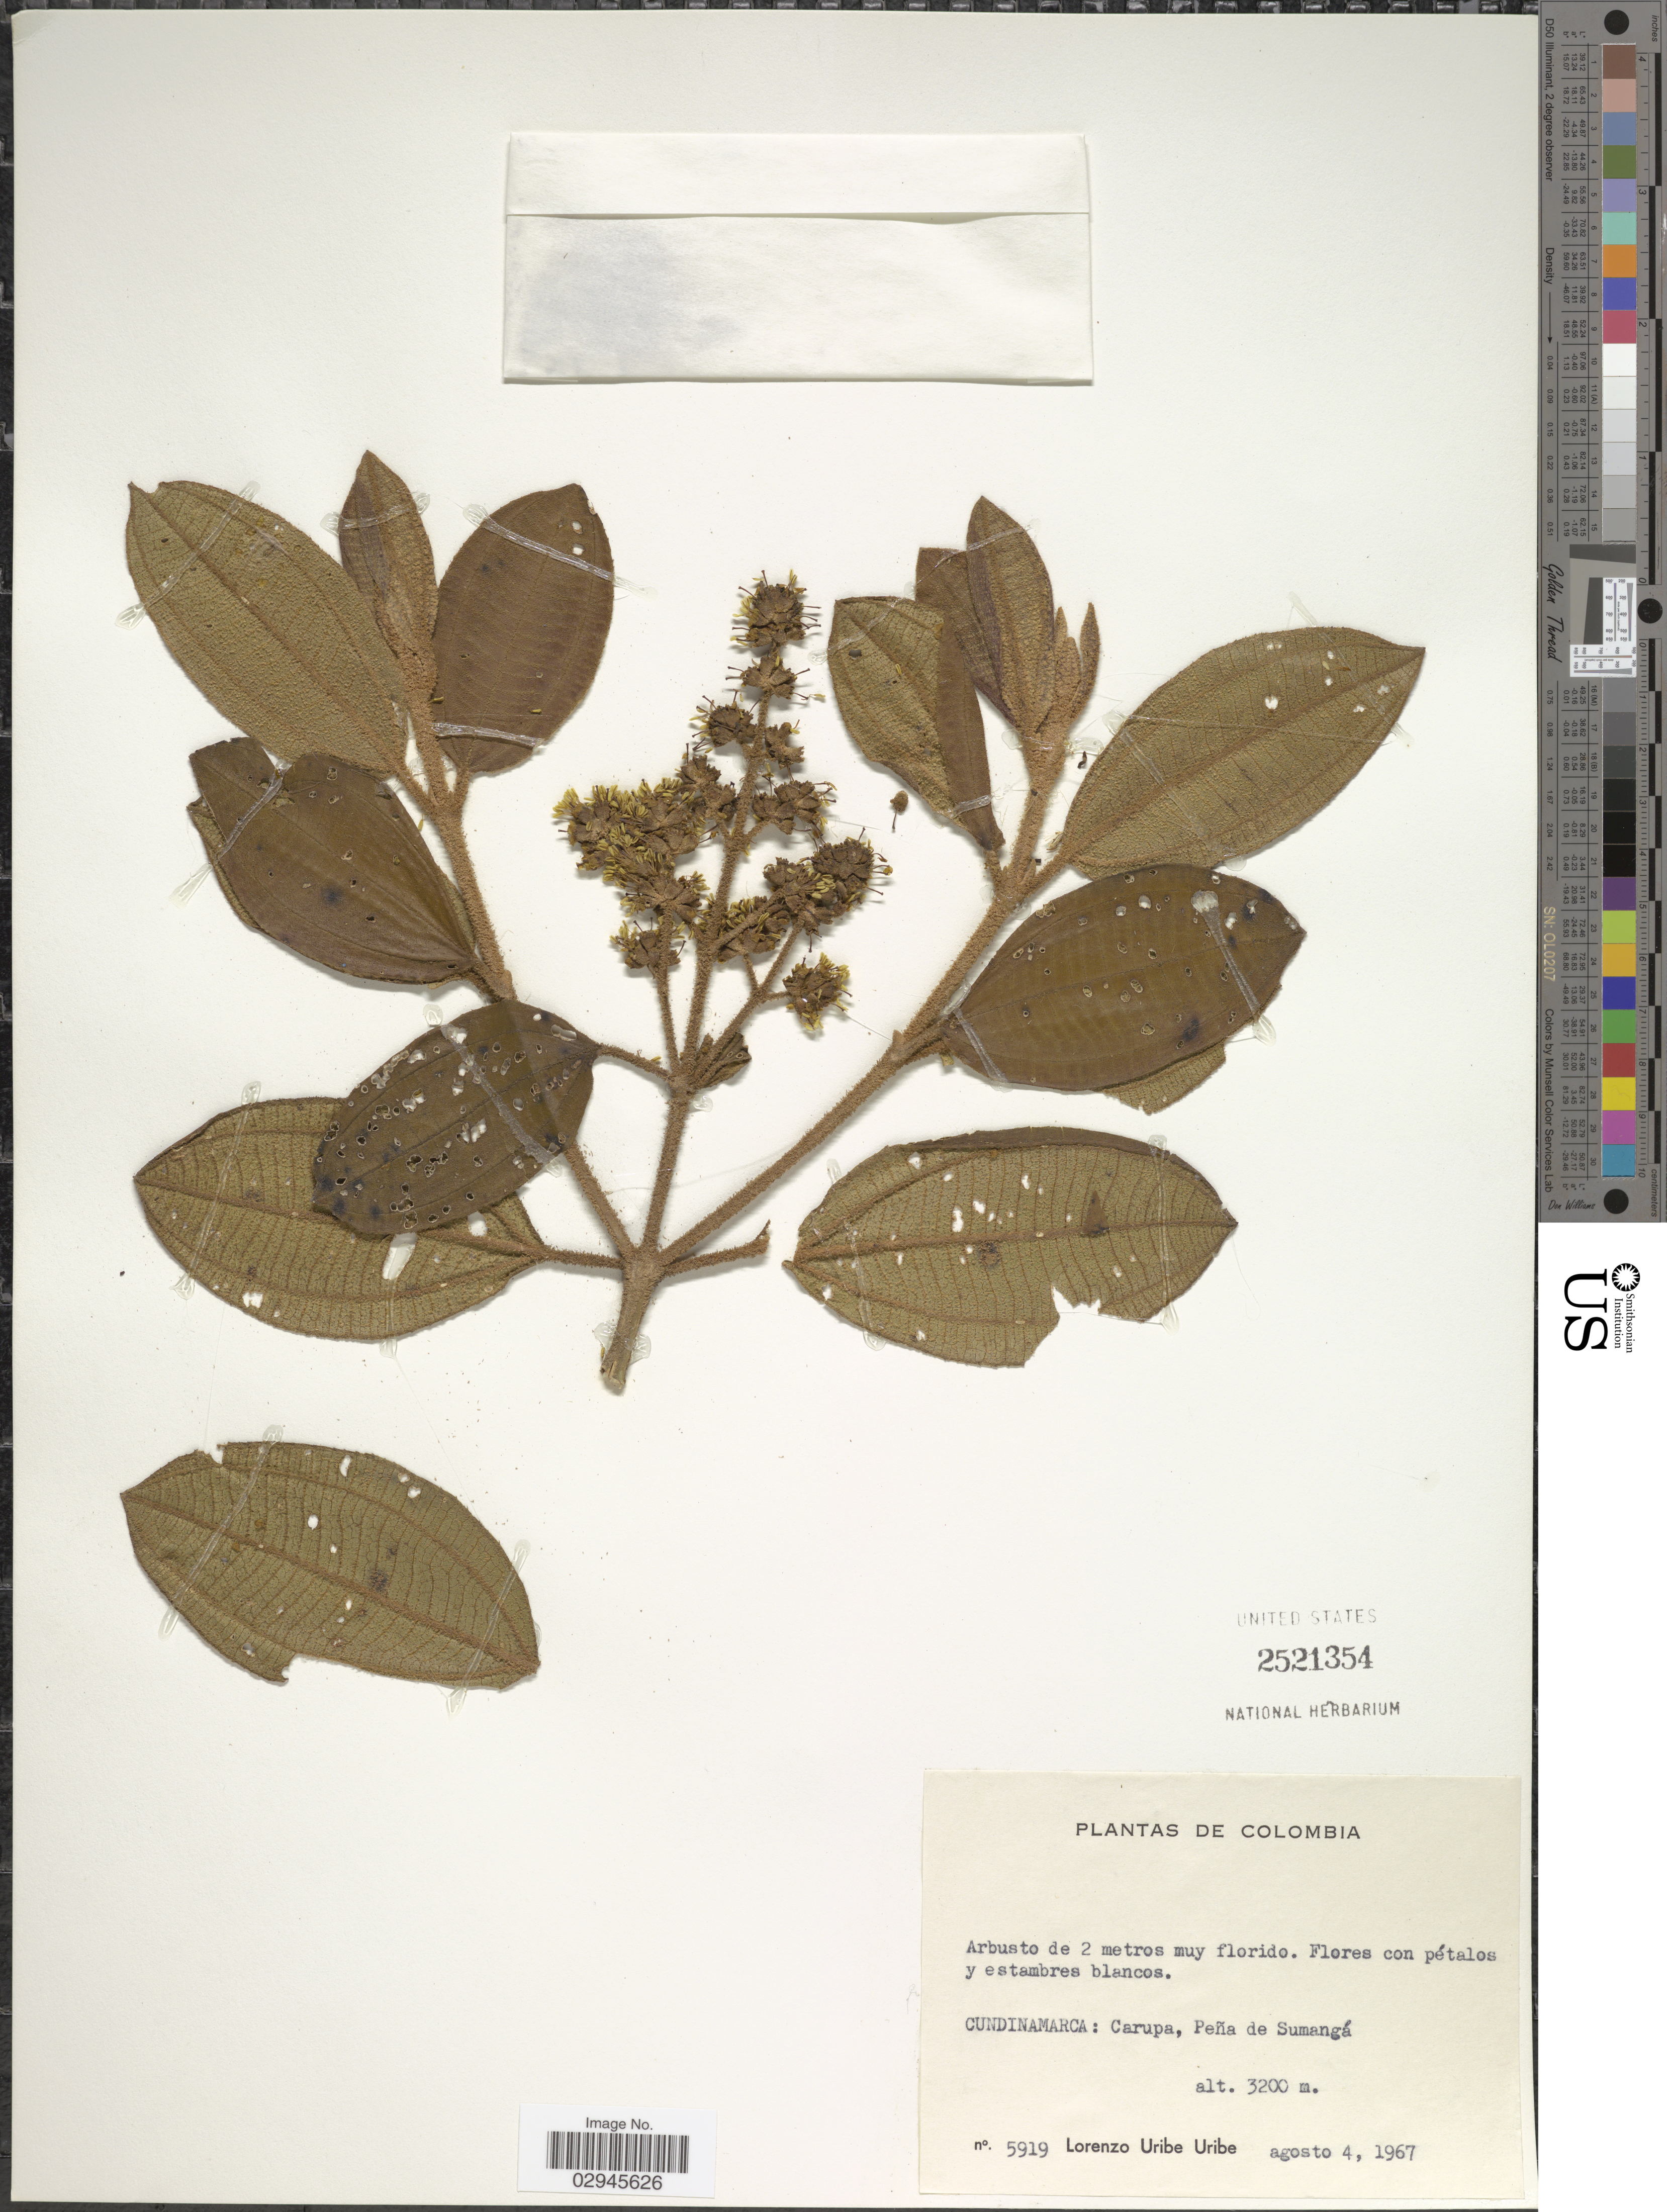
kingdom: Plantae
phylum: Tracheophyta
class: Magnoliopsida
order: Myrtales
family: Melastomataceae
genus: Miconia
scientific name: Miconia sp.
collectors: L. Uribe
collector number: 5919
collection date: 1967-08-04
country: Colombia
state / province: Cundinamarca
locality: Carupa, Peña de Sumangá.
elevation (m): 3200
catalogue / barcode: US 2521354